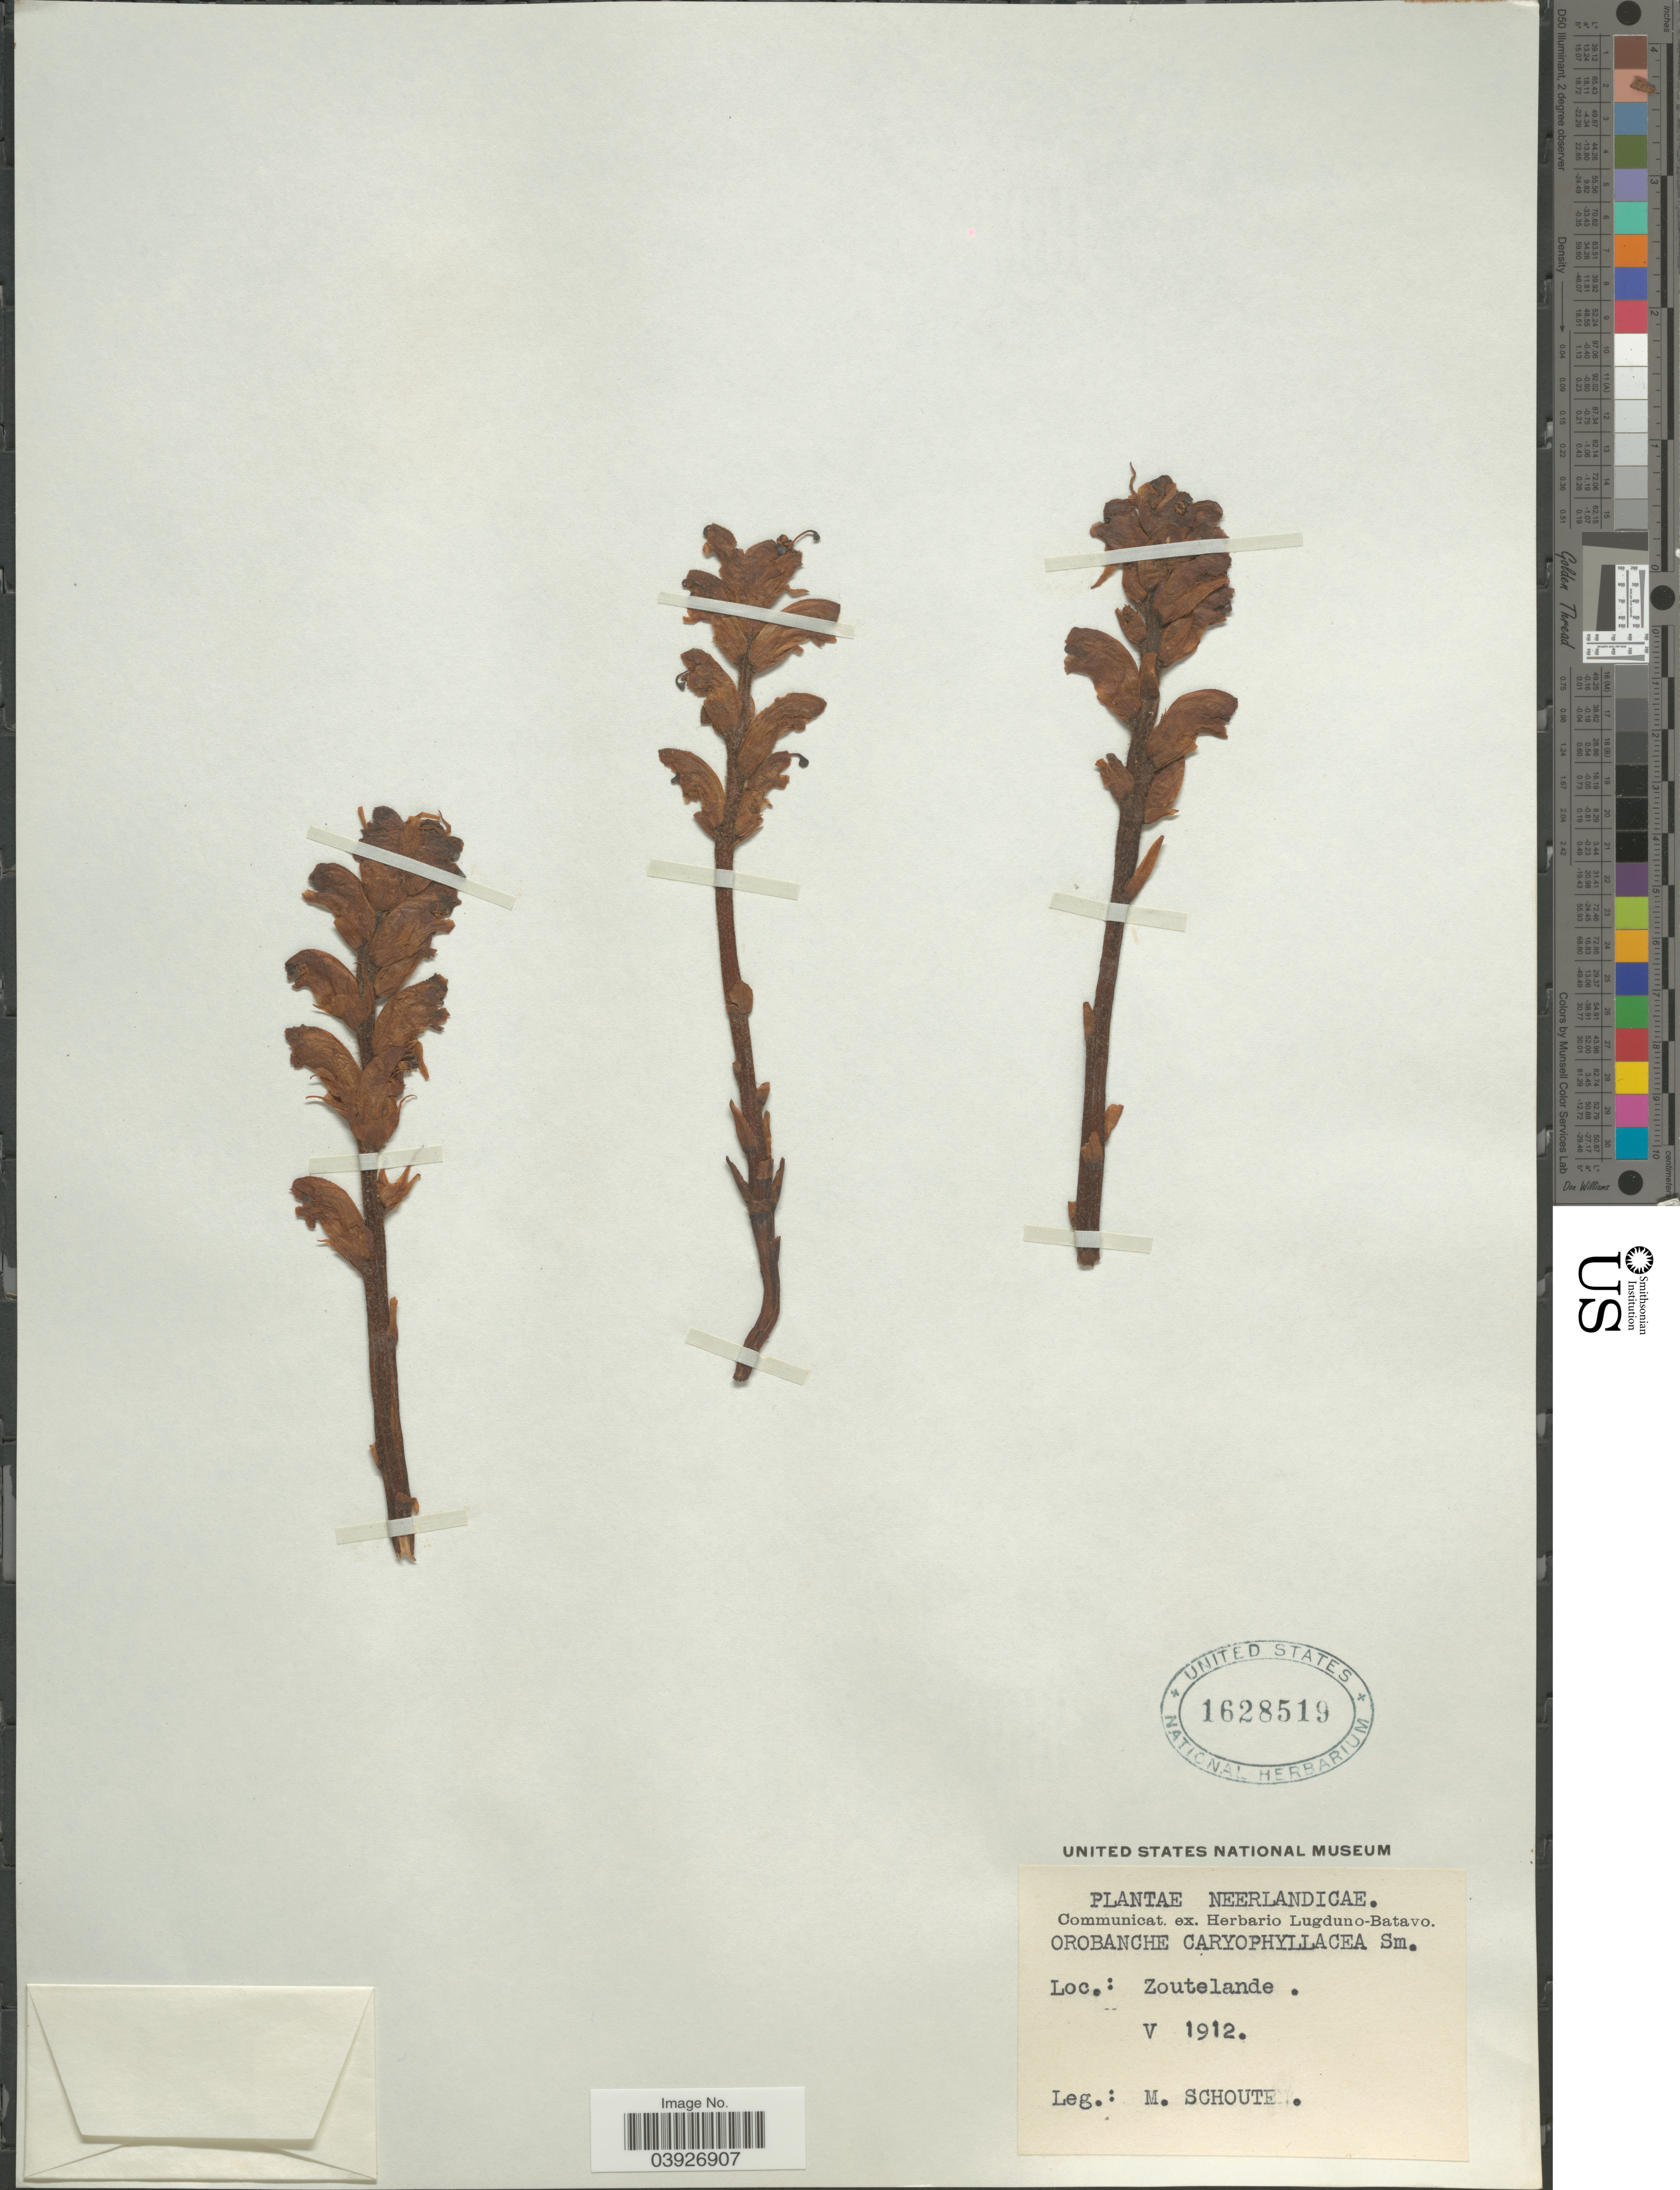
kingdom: Plantae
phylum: Tracheophyta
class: Magnoliopsida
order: Lamiales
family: Orobanchaceae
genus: Orobanche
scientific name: Orobanche caryophyllacea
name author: Sm.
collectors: M. Schouten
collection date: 1912-05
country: Netherlands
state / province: Zeeland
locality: Zoutelande.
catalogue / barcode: US 1628519